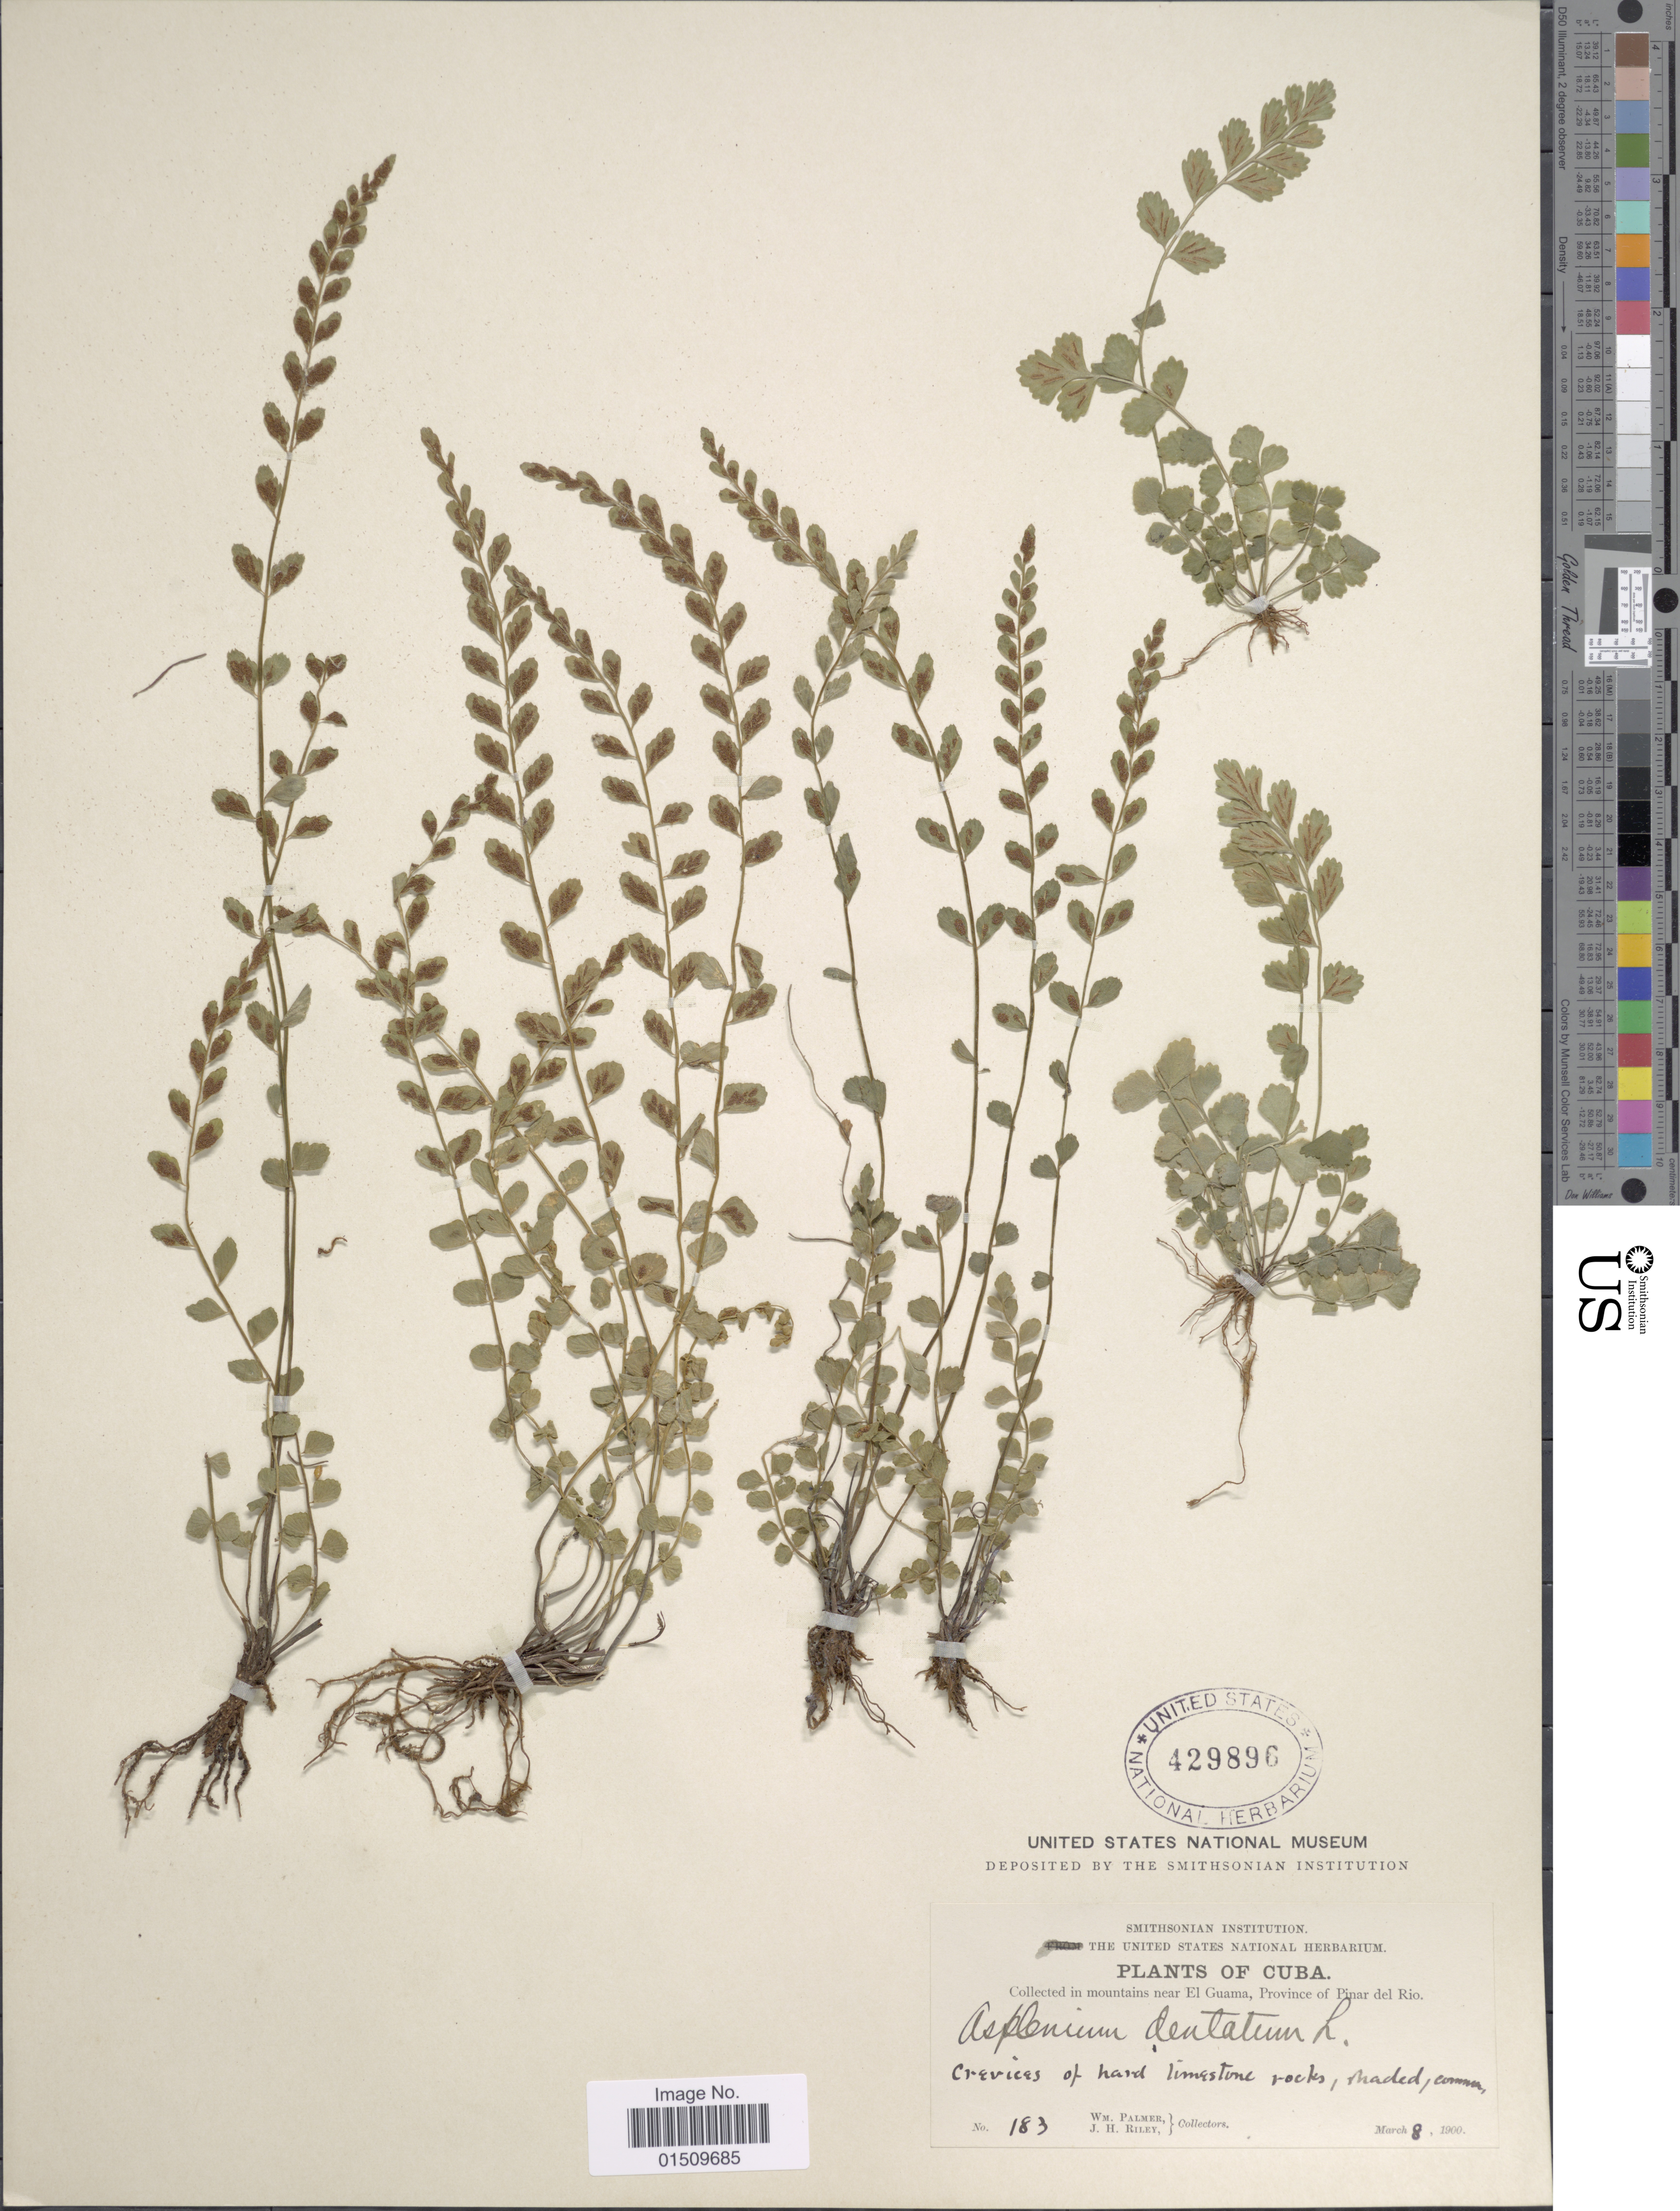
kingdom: Plantae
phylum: Tracheophyta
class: Polypodiopsida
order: Polypodiales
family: Aspleniaceae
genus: Asplenium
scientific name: Asplenium trichomanes-dentatum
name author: L.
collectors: W. Palmer & J. H. Riley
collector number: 183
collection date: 1900-03-08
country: Cuba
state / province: Pinar del Río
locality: Cuba, in mountains near El Guama.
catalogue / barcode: US 429896